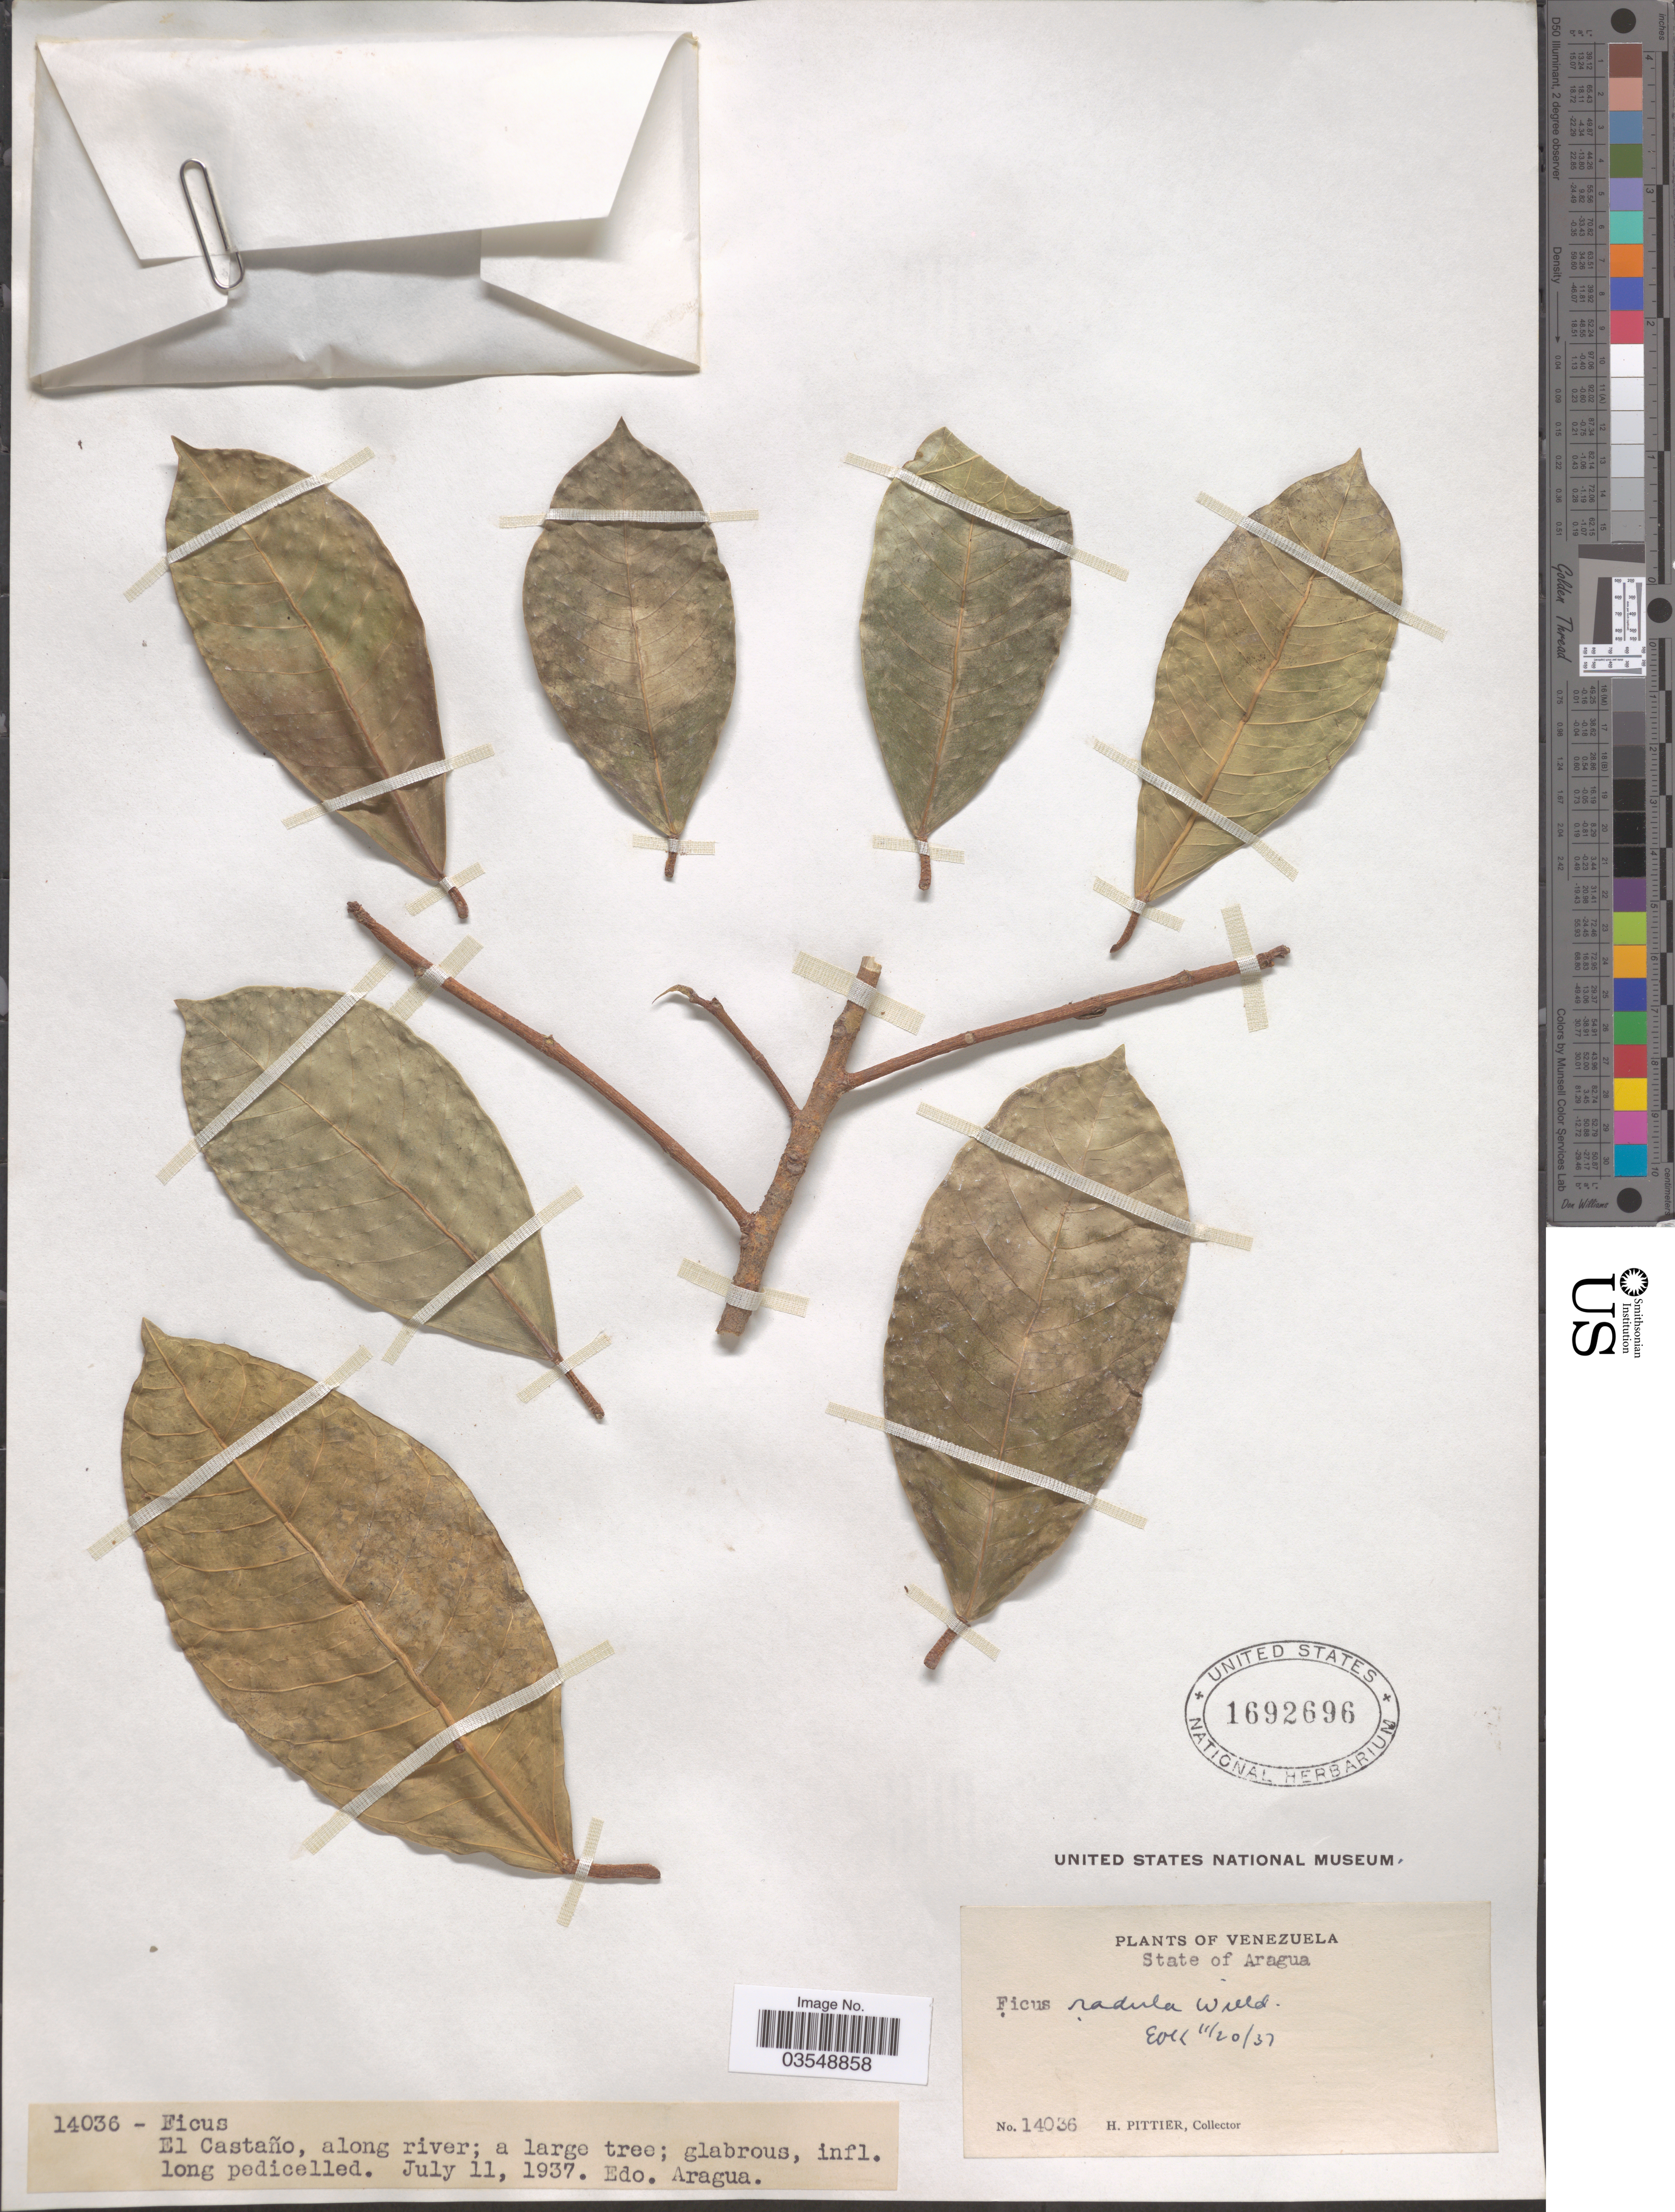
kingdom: Plantae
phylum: Tracheophyta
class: Magnoliopsida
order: Rosales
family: Moraceae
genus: Ficus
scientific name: Ficus radula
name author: Humb. & Bonpl. ex Willd.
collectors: H. F. Pittier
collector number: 14036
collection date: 1937-07-11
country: Venezuela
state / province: Aragua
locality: El Castaño, along river. Edo. Aragua.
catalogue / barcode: US 1692696